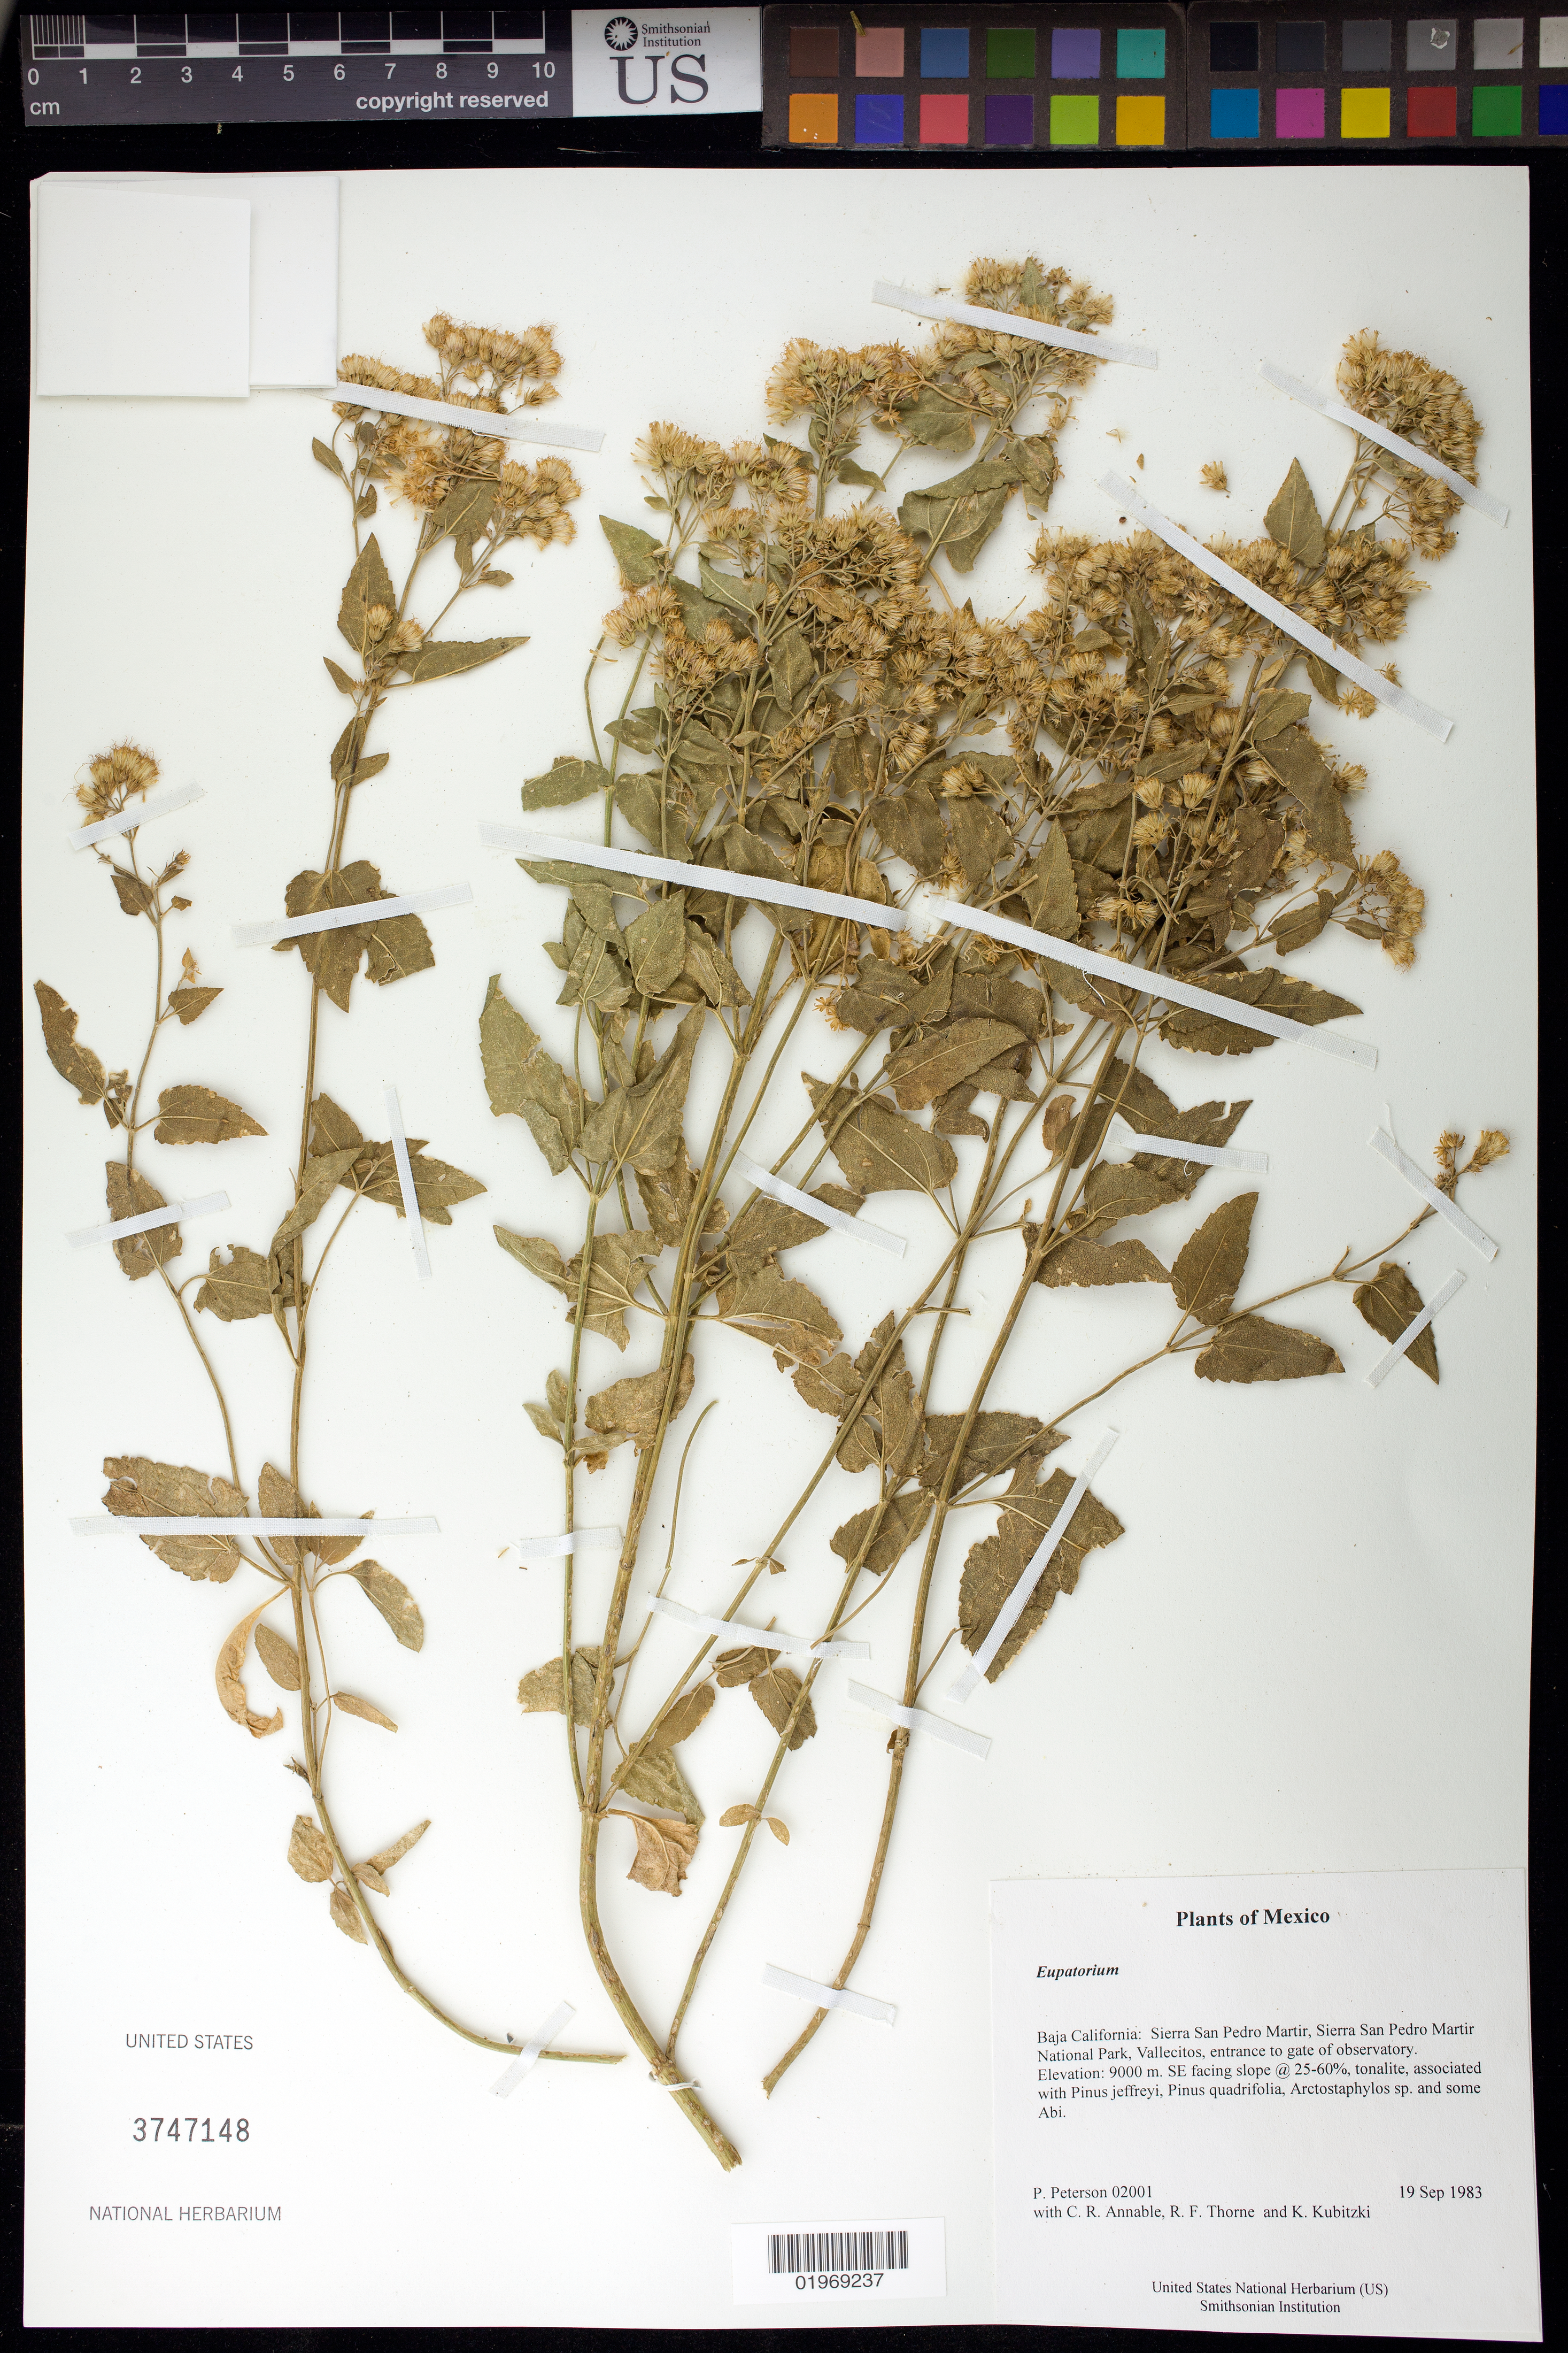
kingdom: Plantae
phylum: Tracheophyta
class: Magnoliopsida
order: Asterales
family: Asteraceae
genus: Eupatorium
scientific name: Eupatorium sp.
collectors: P. M. Peterson, C. R. Annable, R. F. Thorne & K. Kubitzki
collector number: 02001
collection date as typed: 19 Sep 1983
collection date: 1983-09-19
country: Mexico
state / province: Baja California Norte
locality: Sierra San Pedro Martir, Sierra San Pedro Martir National Park, Vallecitos, entrance to gate of observatory.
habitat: SE facing slope @ 25-60%, tonalite, associated with Pinus jeffreyi, Pinus quadrifolia, Arctostaphylos sp. and some Abi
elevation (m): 9000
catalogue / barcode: US 3747148